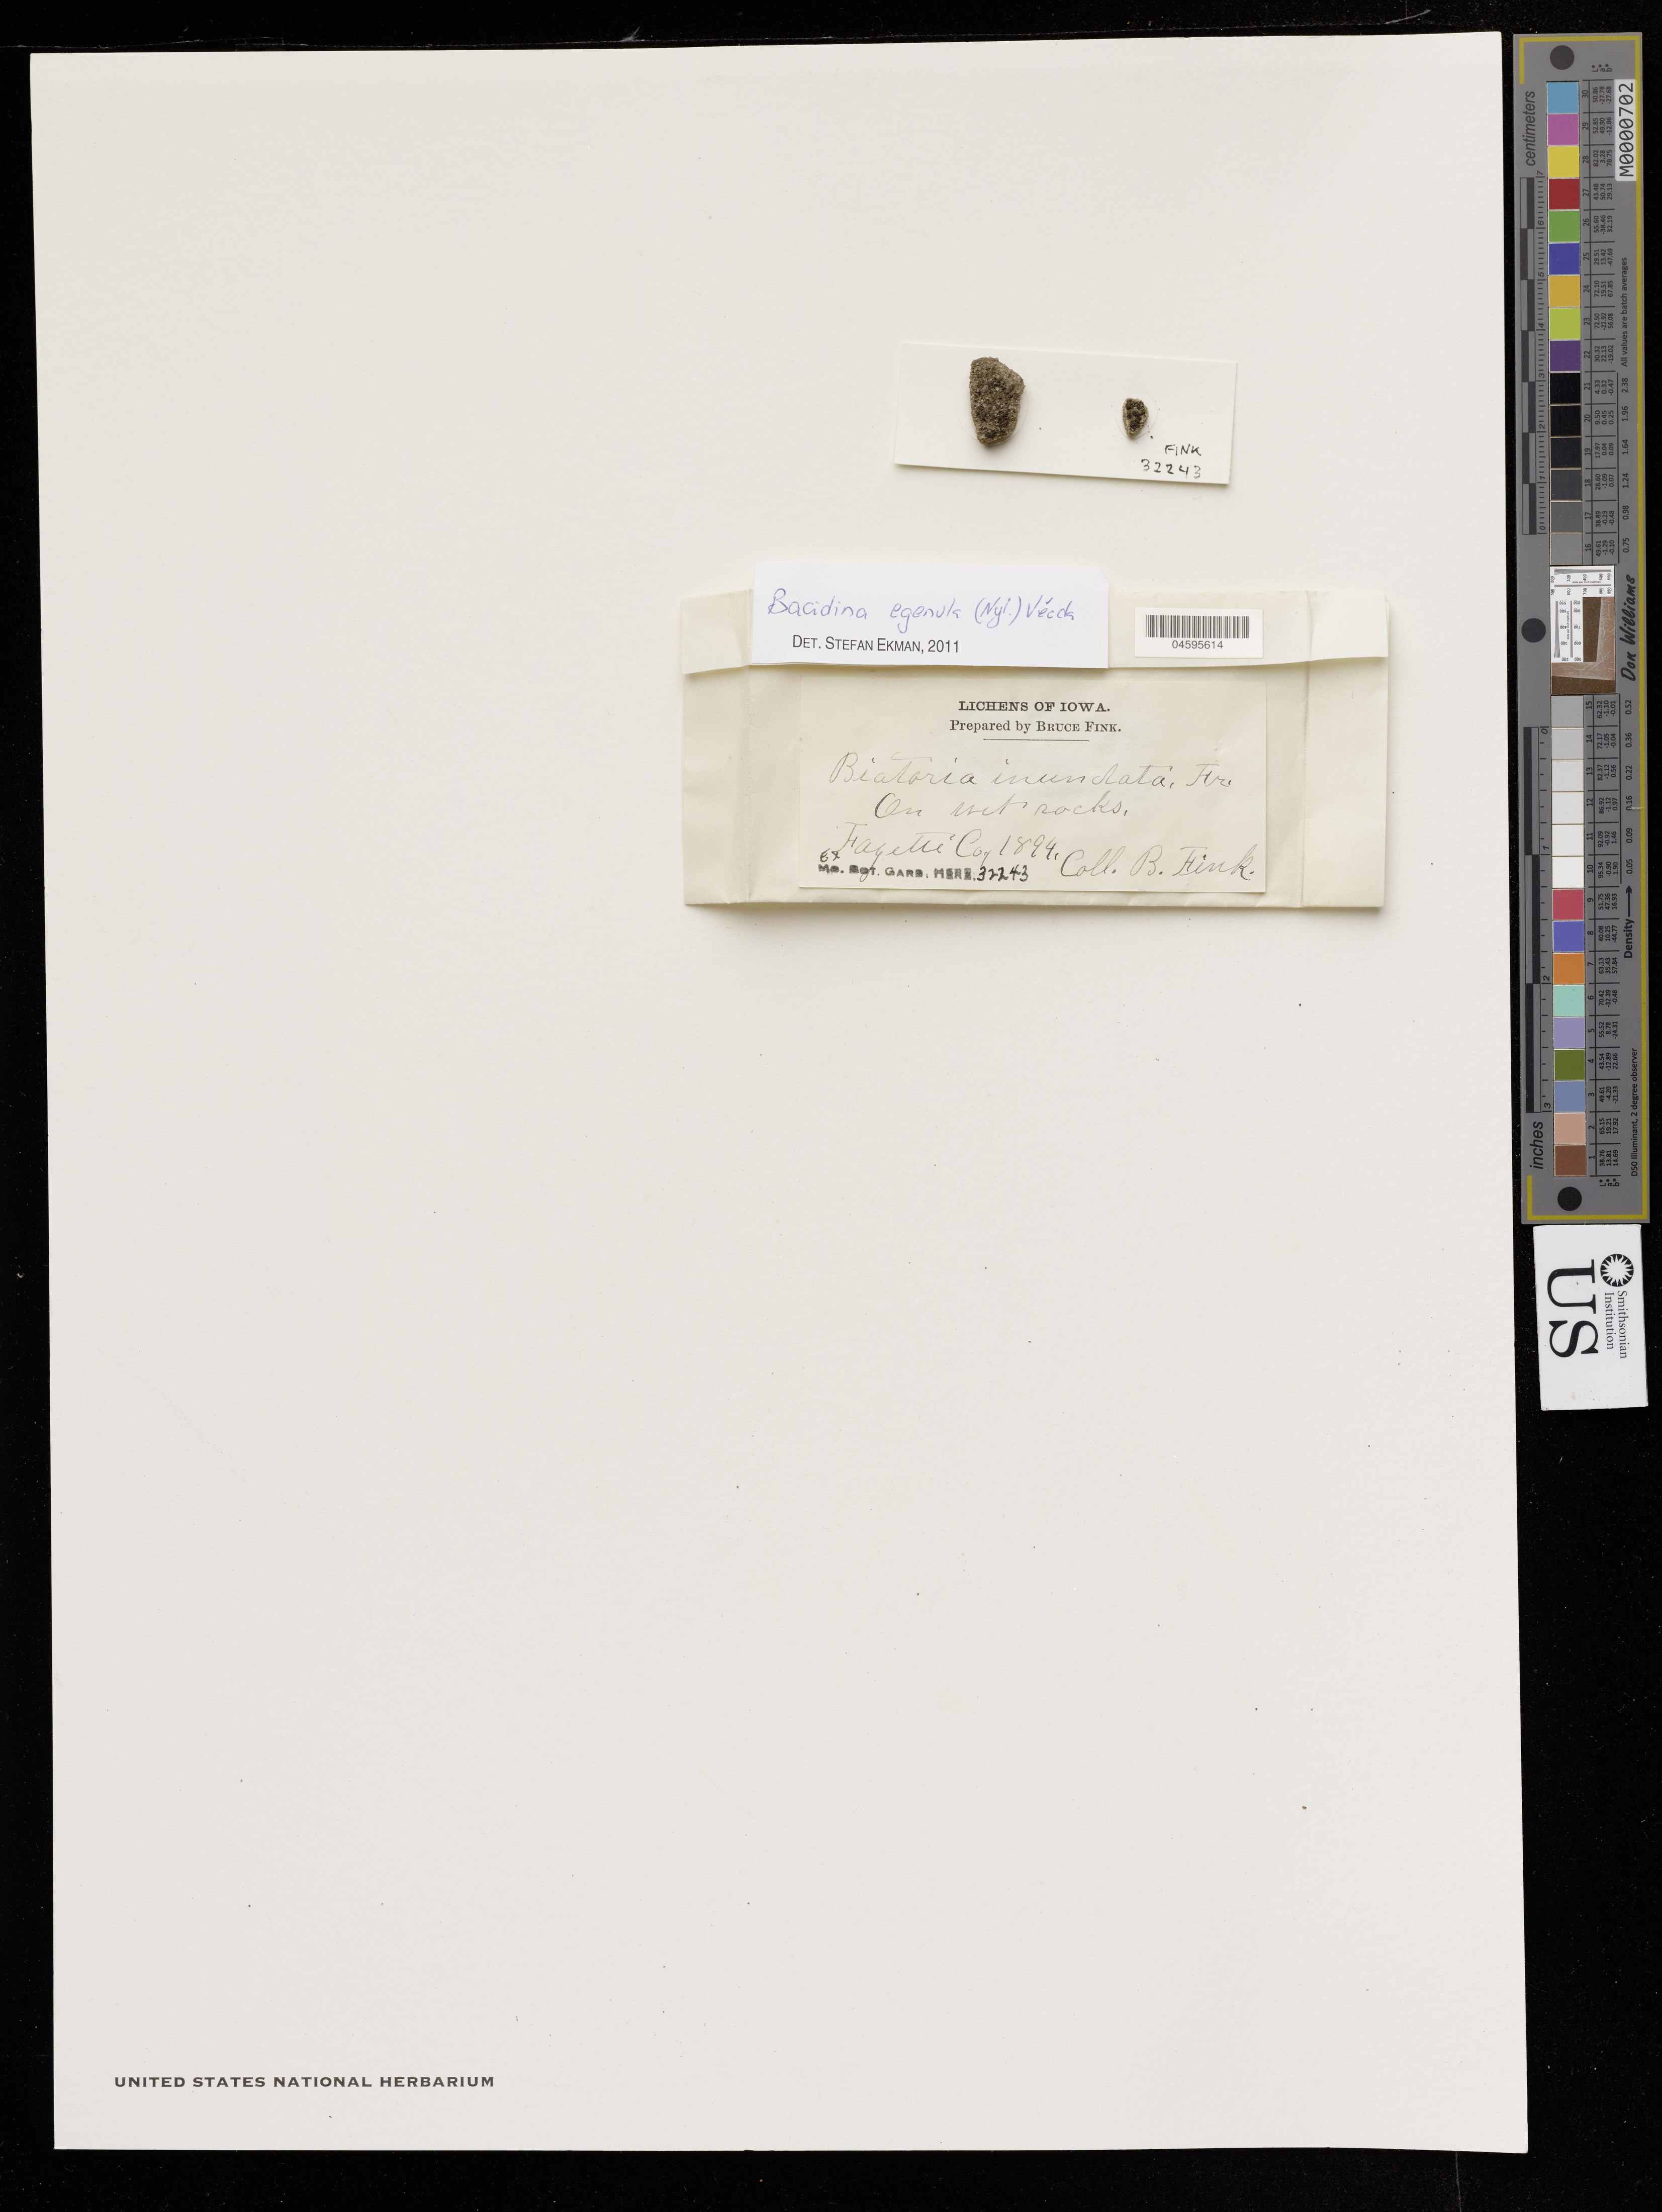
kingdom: Fungi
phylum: Ascomycota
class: Lecanoromycetes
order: Lecanorales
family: Ramalinaceae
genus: Bacidia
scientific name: Bacidia egenula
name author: (Nyl.) Arnold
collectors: B. Fink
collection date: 1894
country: United States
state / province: Iowa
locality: Fayette Co.